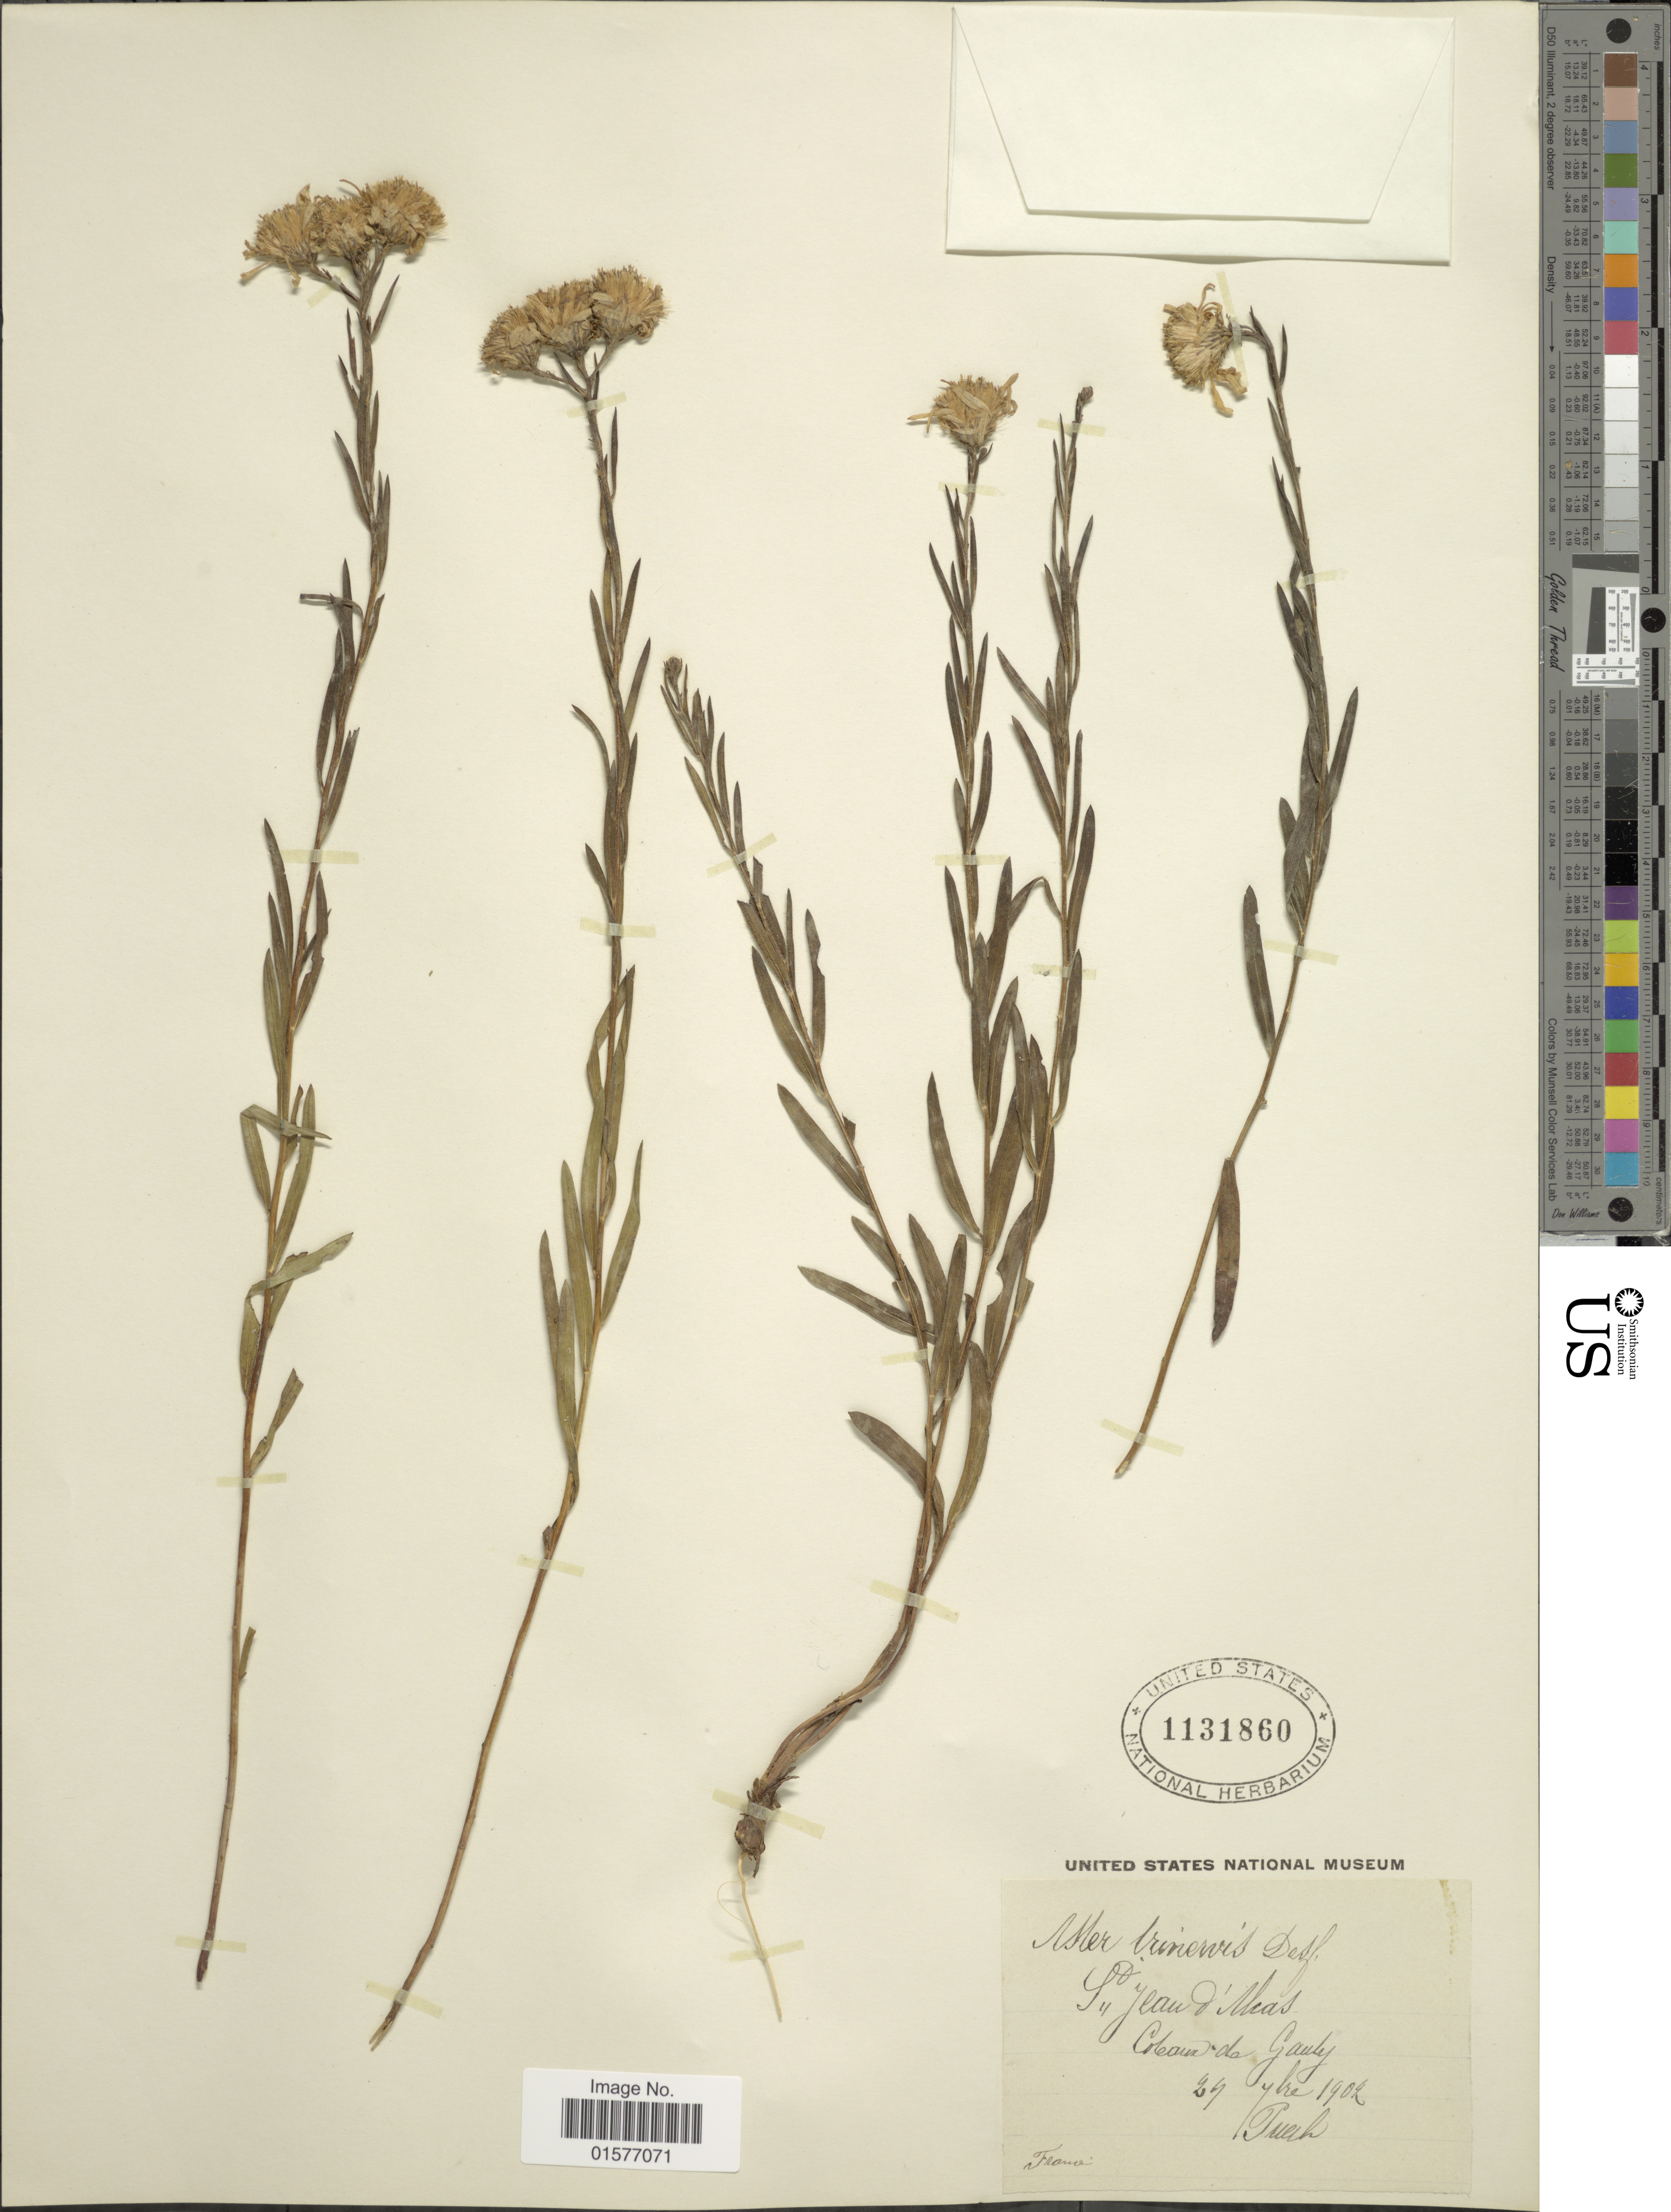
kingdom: Plantae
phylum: Tracheophyta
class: Magnoliopsida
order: Asterales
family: Asteraceae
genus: Linosyris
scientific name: Linosyris trinervis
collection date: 1904-02-29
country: France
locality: Su Jeau D'Meas Coteteau [interpreted]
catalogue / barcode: US 1131860